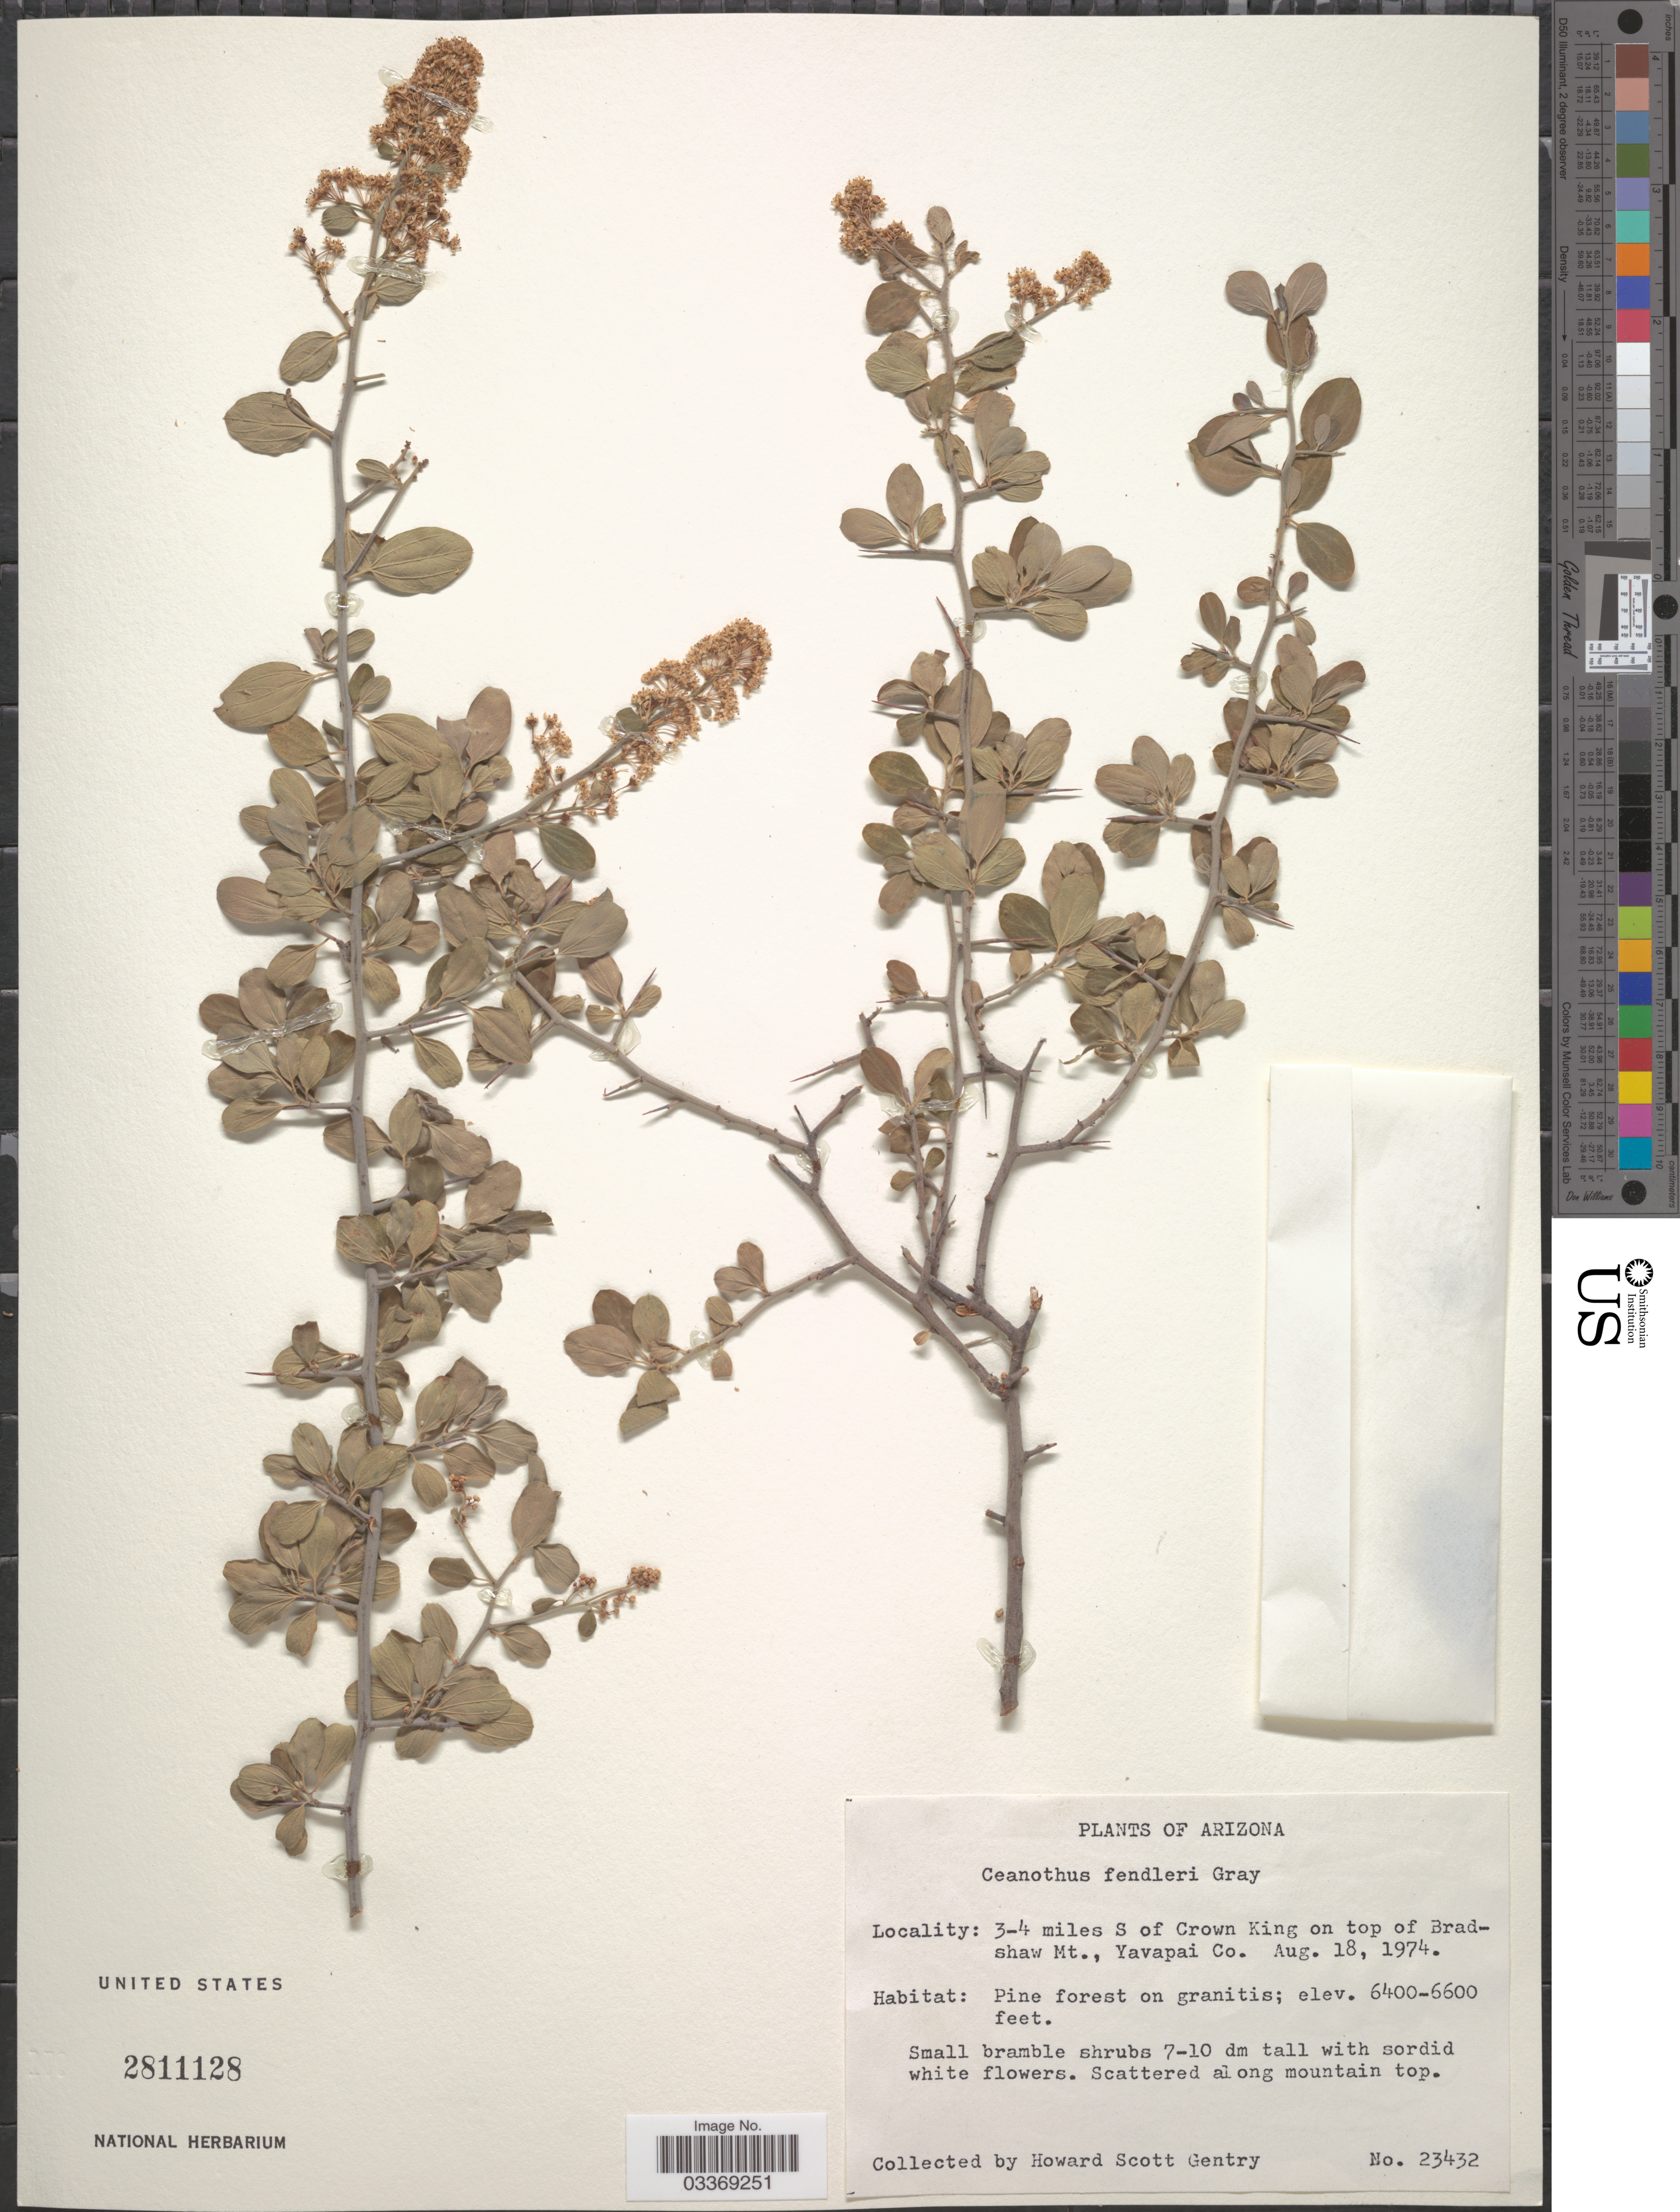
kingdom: Plantae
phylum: Tracheophyta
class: Magnoliopsida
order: Rosales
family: Rhamnaceae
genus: Ceanothus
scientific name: Ceanothus fendleri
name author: A. Gray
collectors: H. S. Gentry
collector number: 23432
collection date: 1974-08-18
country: United States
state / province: Arizona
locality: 3-4 miles S of Crown King on top of Bradshaw Mt., Yavapai Co.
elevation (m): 1951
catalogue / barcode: US 2811128